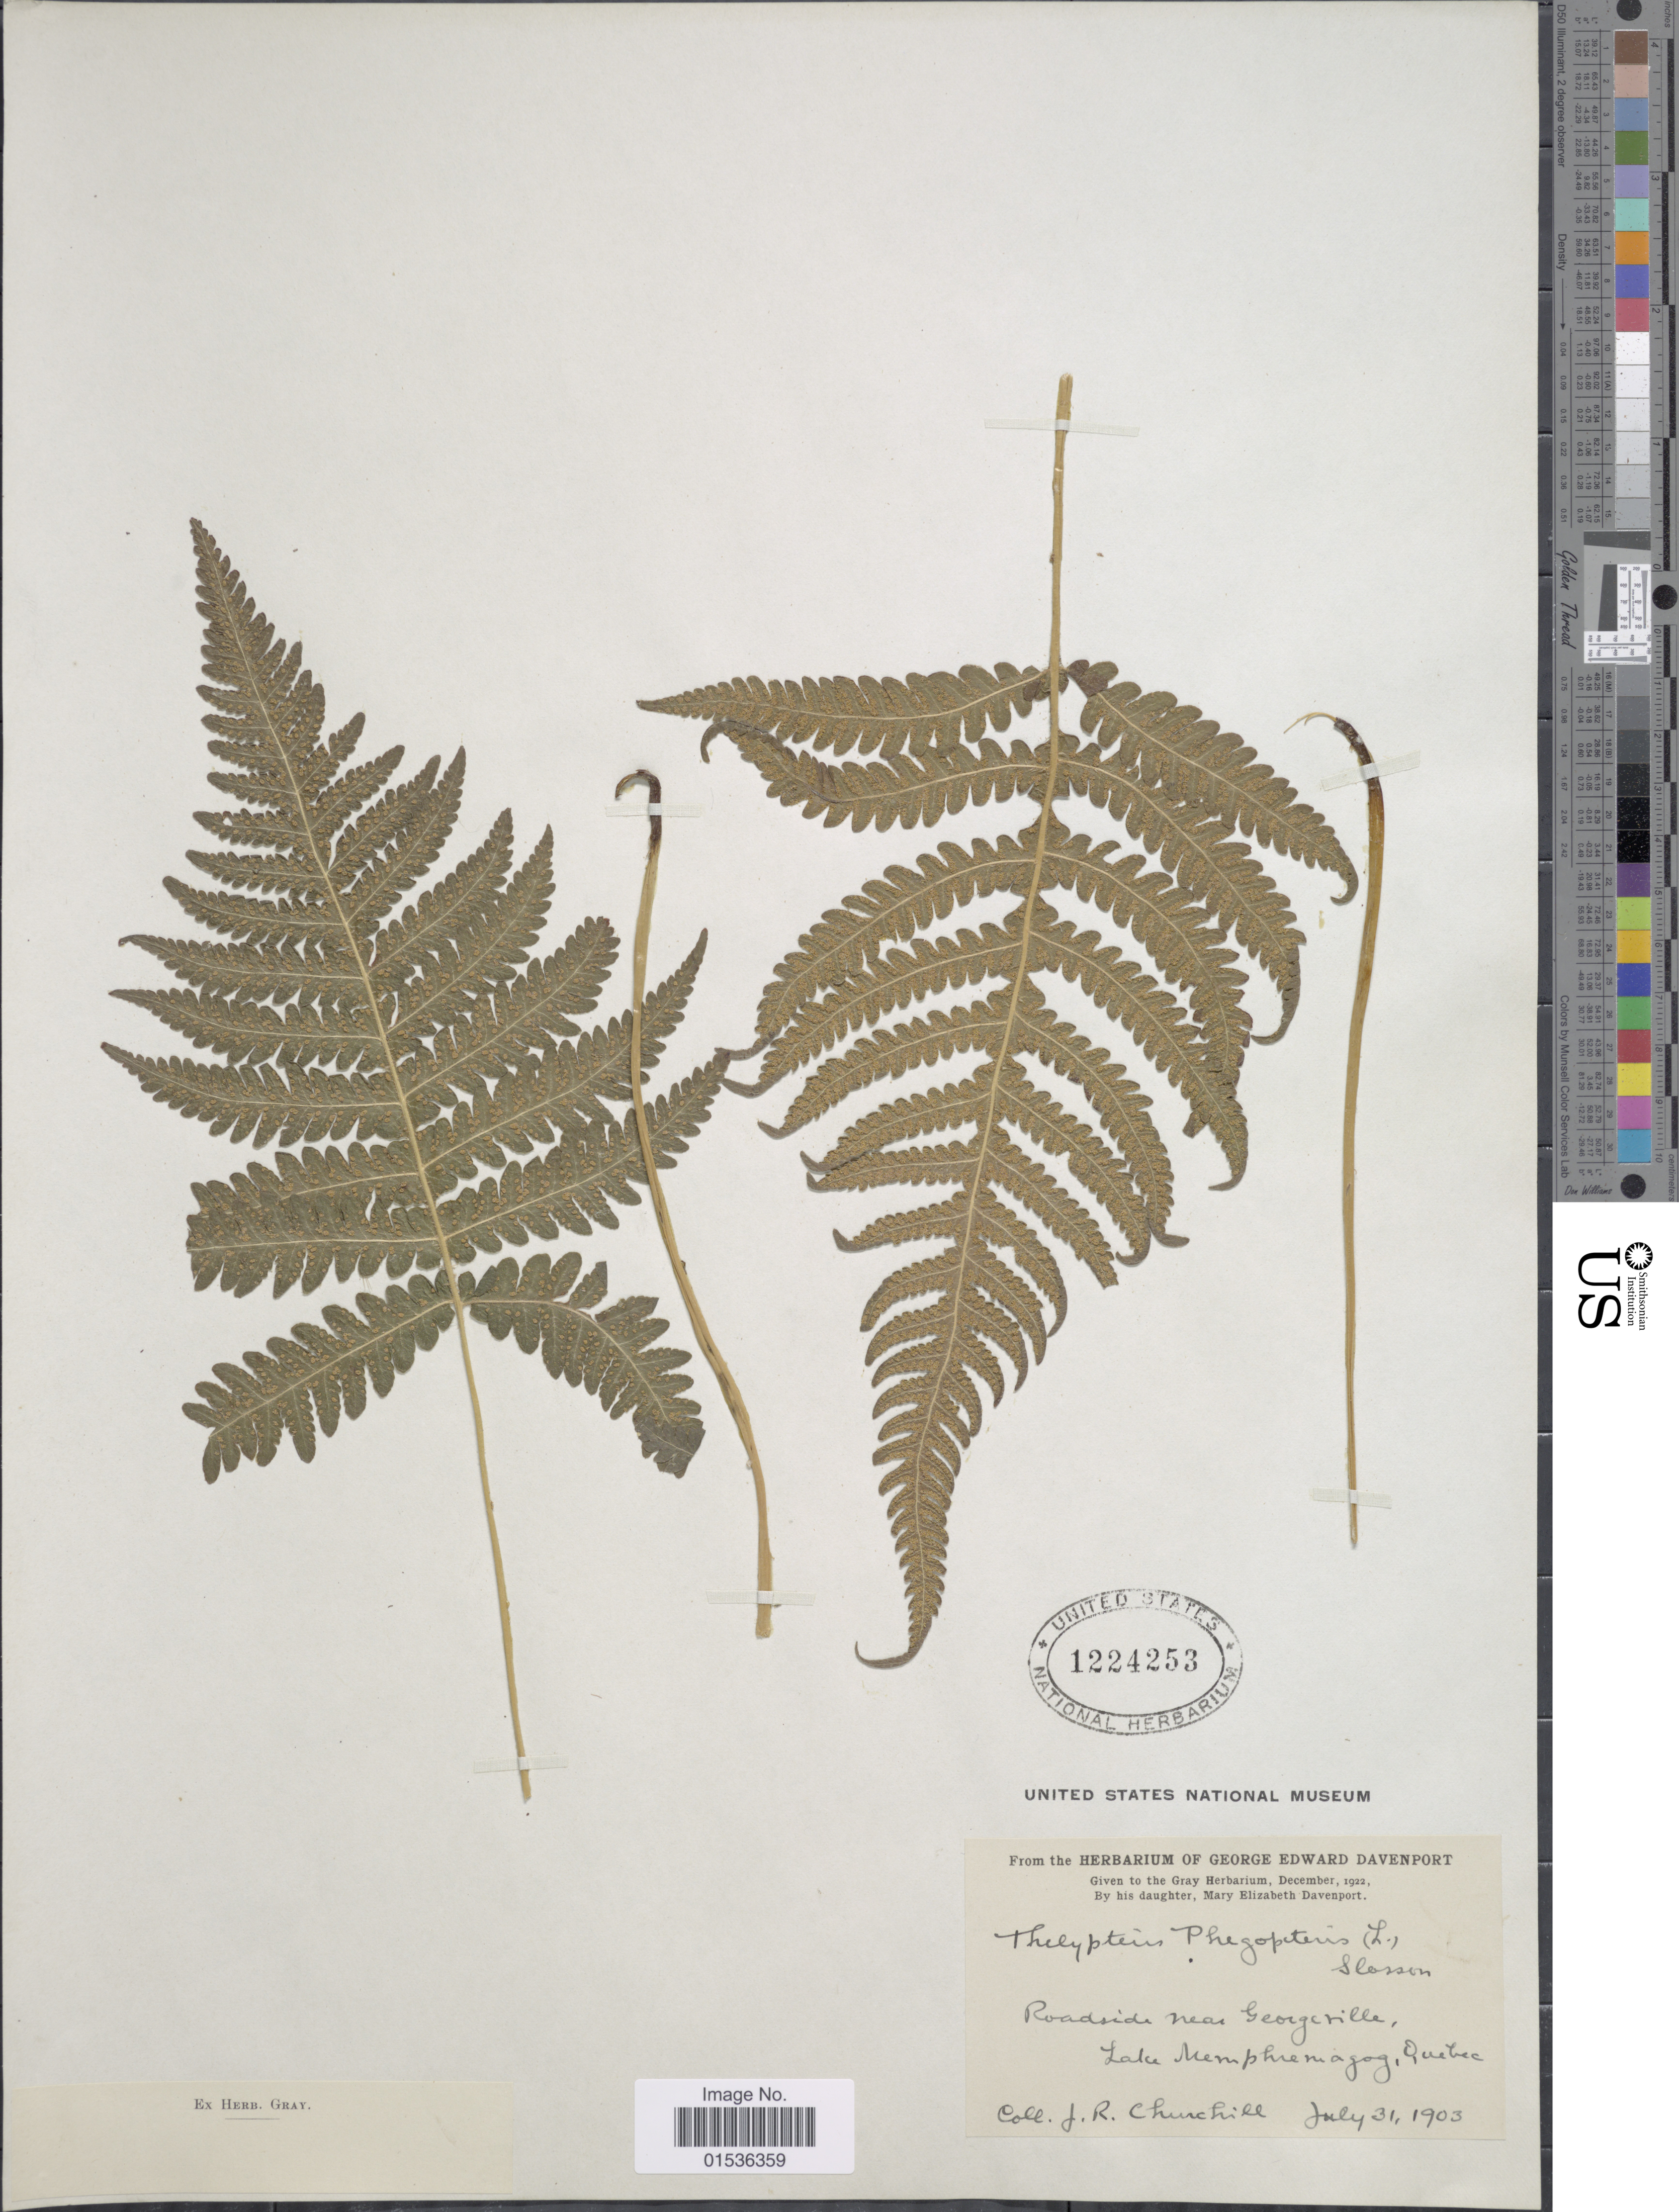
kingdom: Plantae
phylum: Tracheophyta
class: Polypodiopsida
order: Polypodiales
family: Thelypteridaceae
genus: Phegopteris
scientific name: Phegopteris connectilis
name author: (Michx.) Watt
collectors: J. Churchill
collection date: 1903-07-31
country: Canada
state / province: Quebec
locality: Roadside near Georgeville, Lake Memphremagog, Quebec.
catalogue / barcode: US 1224253